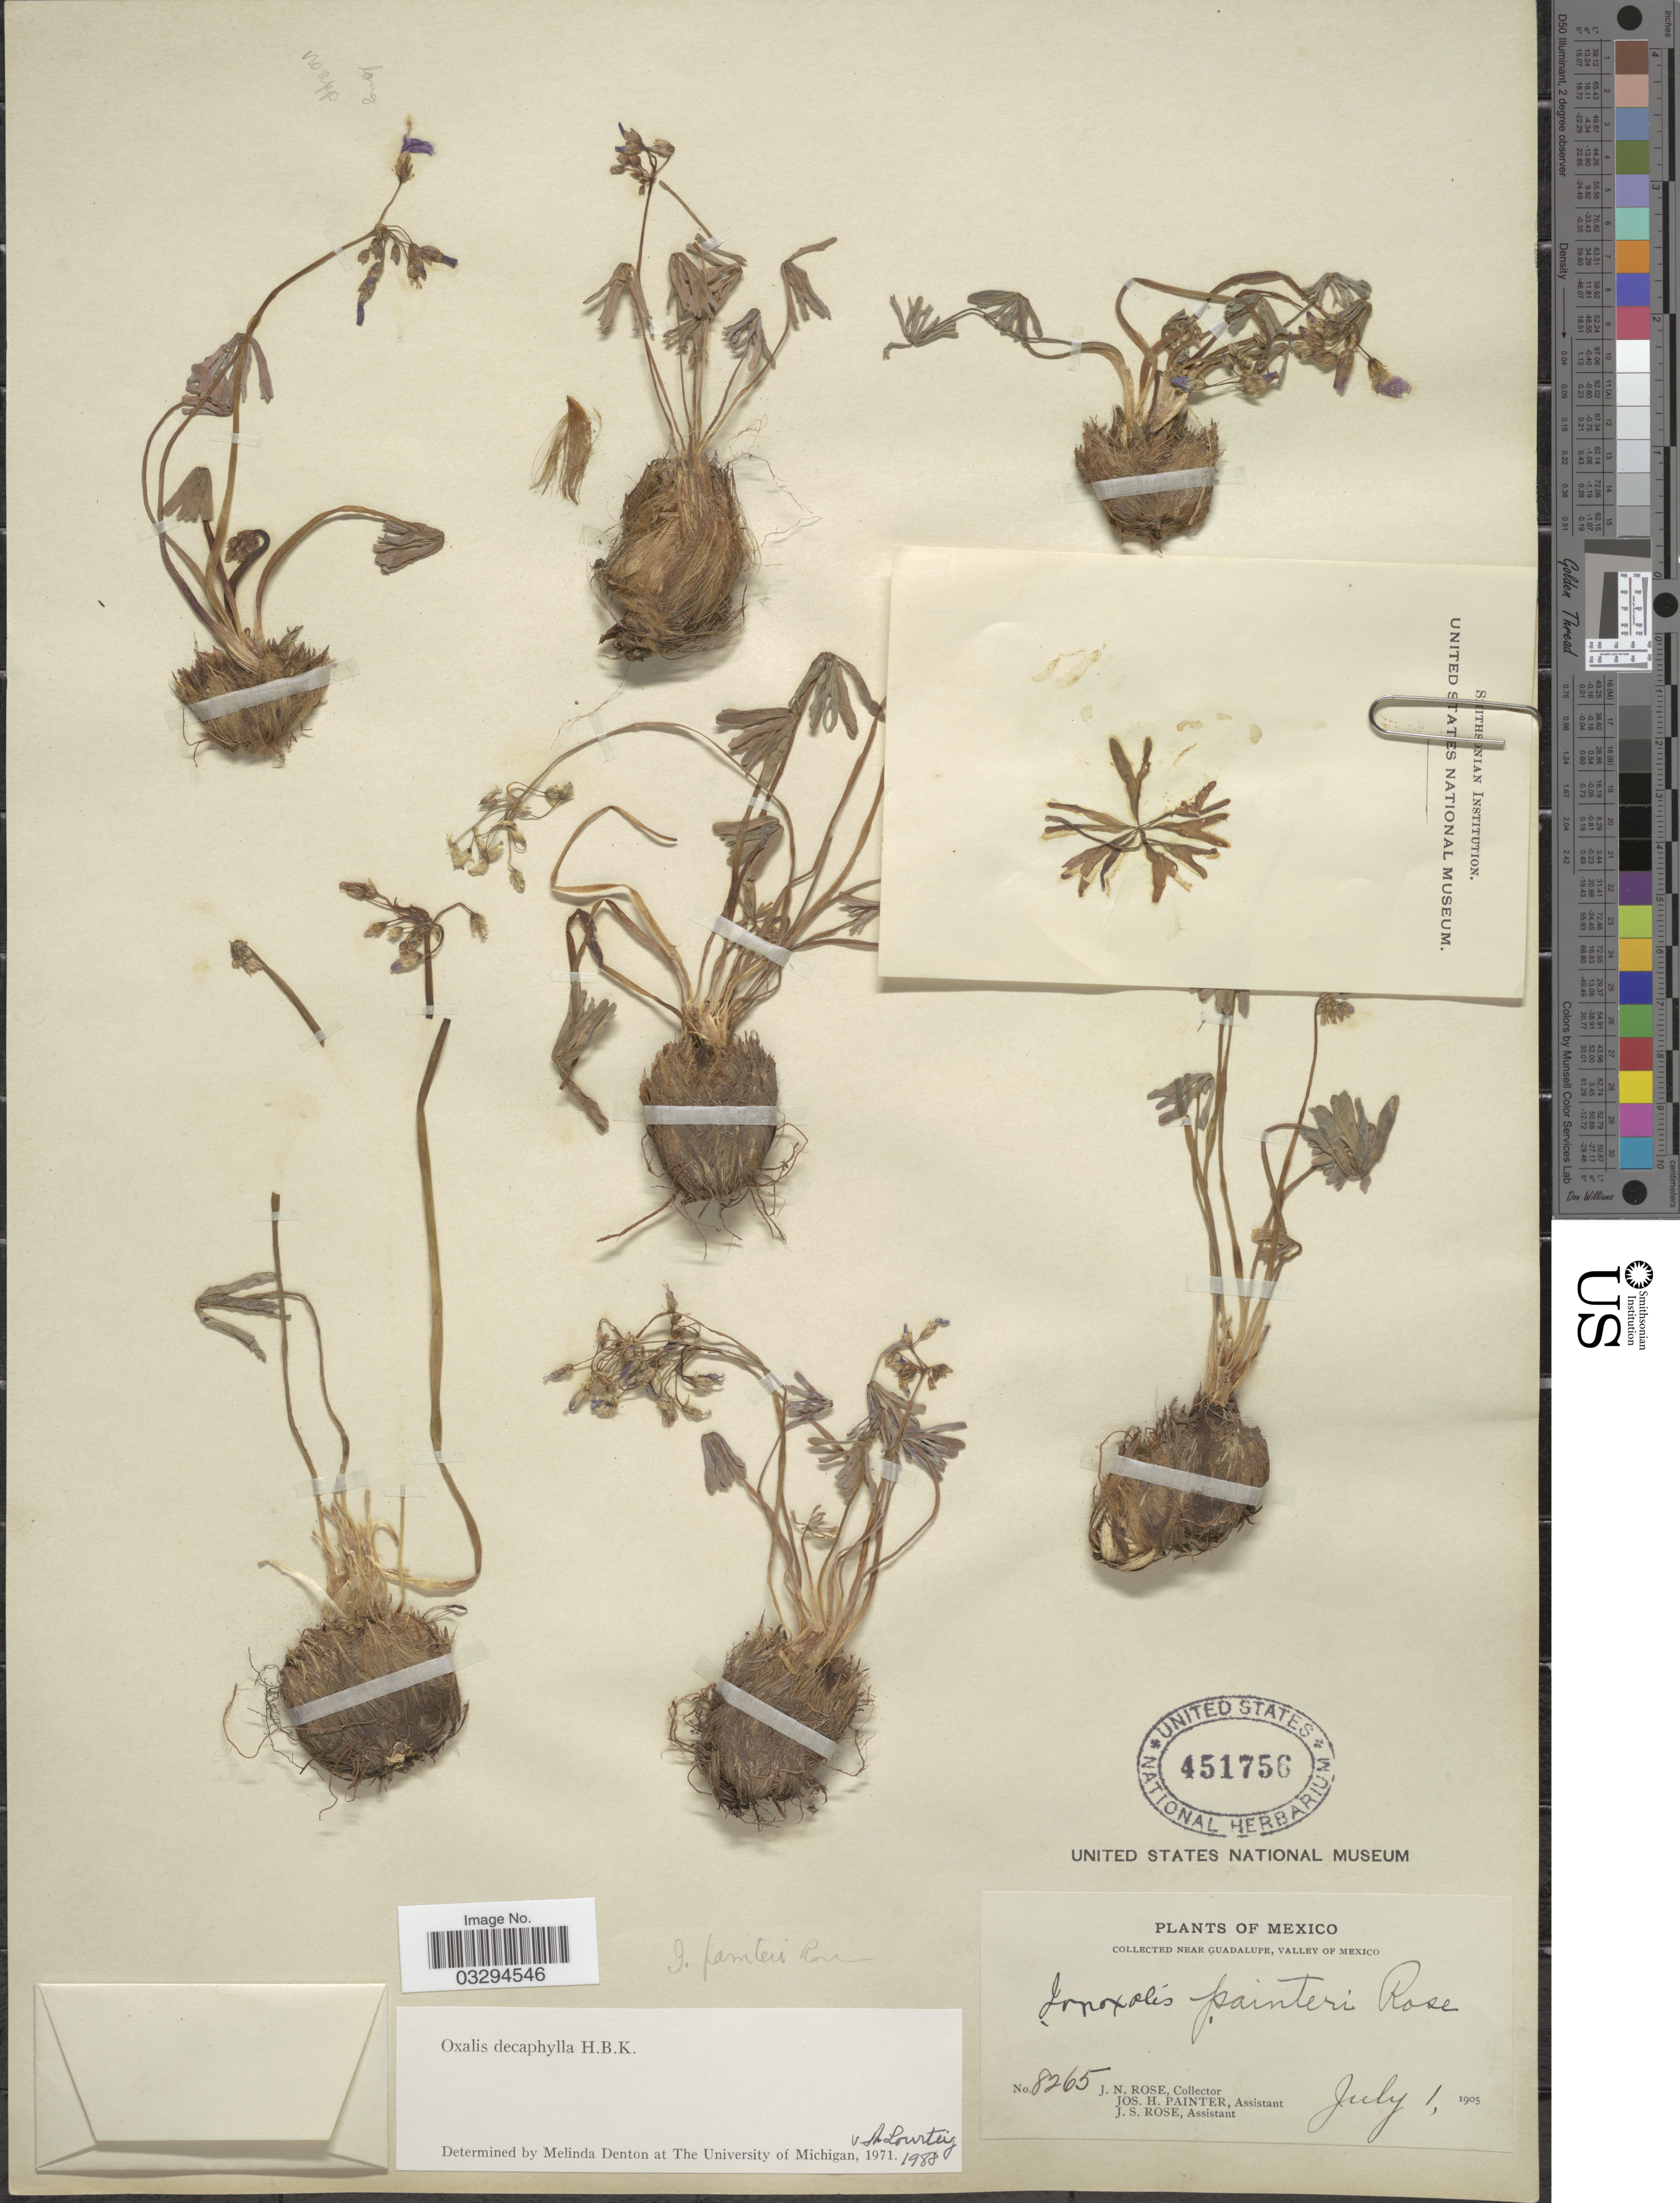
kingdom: Plantae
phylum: Tracheophyta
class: Magnoliopsida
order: Oxalidales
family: Oxalidaceae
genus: Oxalis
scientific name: Oxalis decaphylla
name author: Kunth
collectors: J. N. Rose, J. H. Painter & J. S. Rose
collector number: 8265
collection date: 1905-07-01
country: Mexico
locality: Near Guadalupe, Valley of Mexico.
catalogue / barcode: US 451756